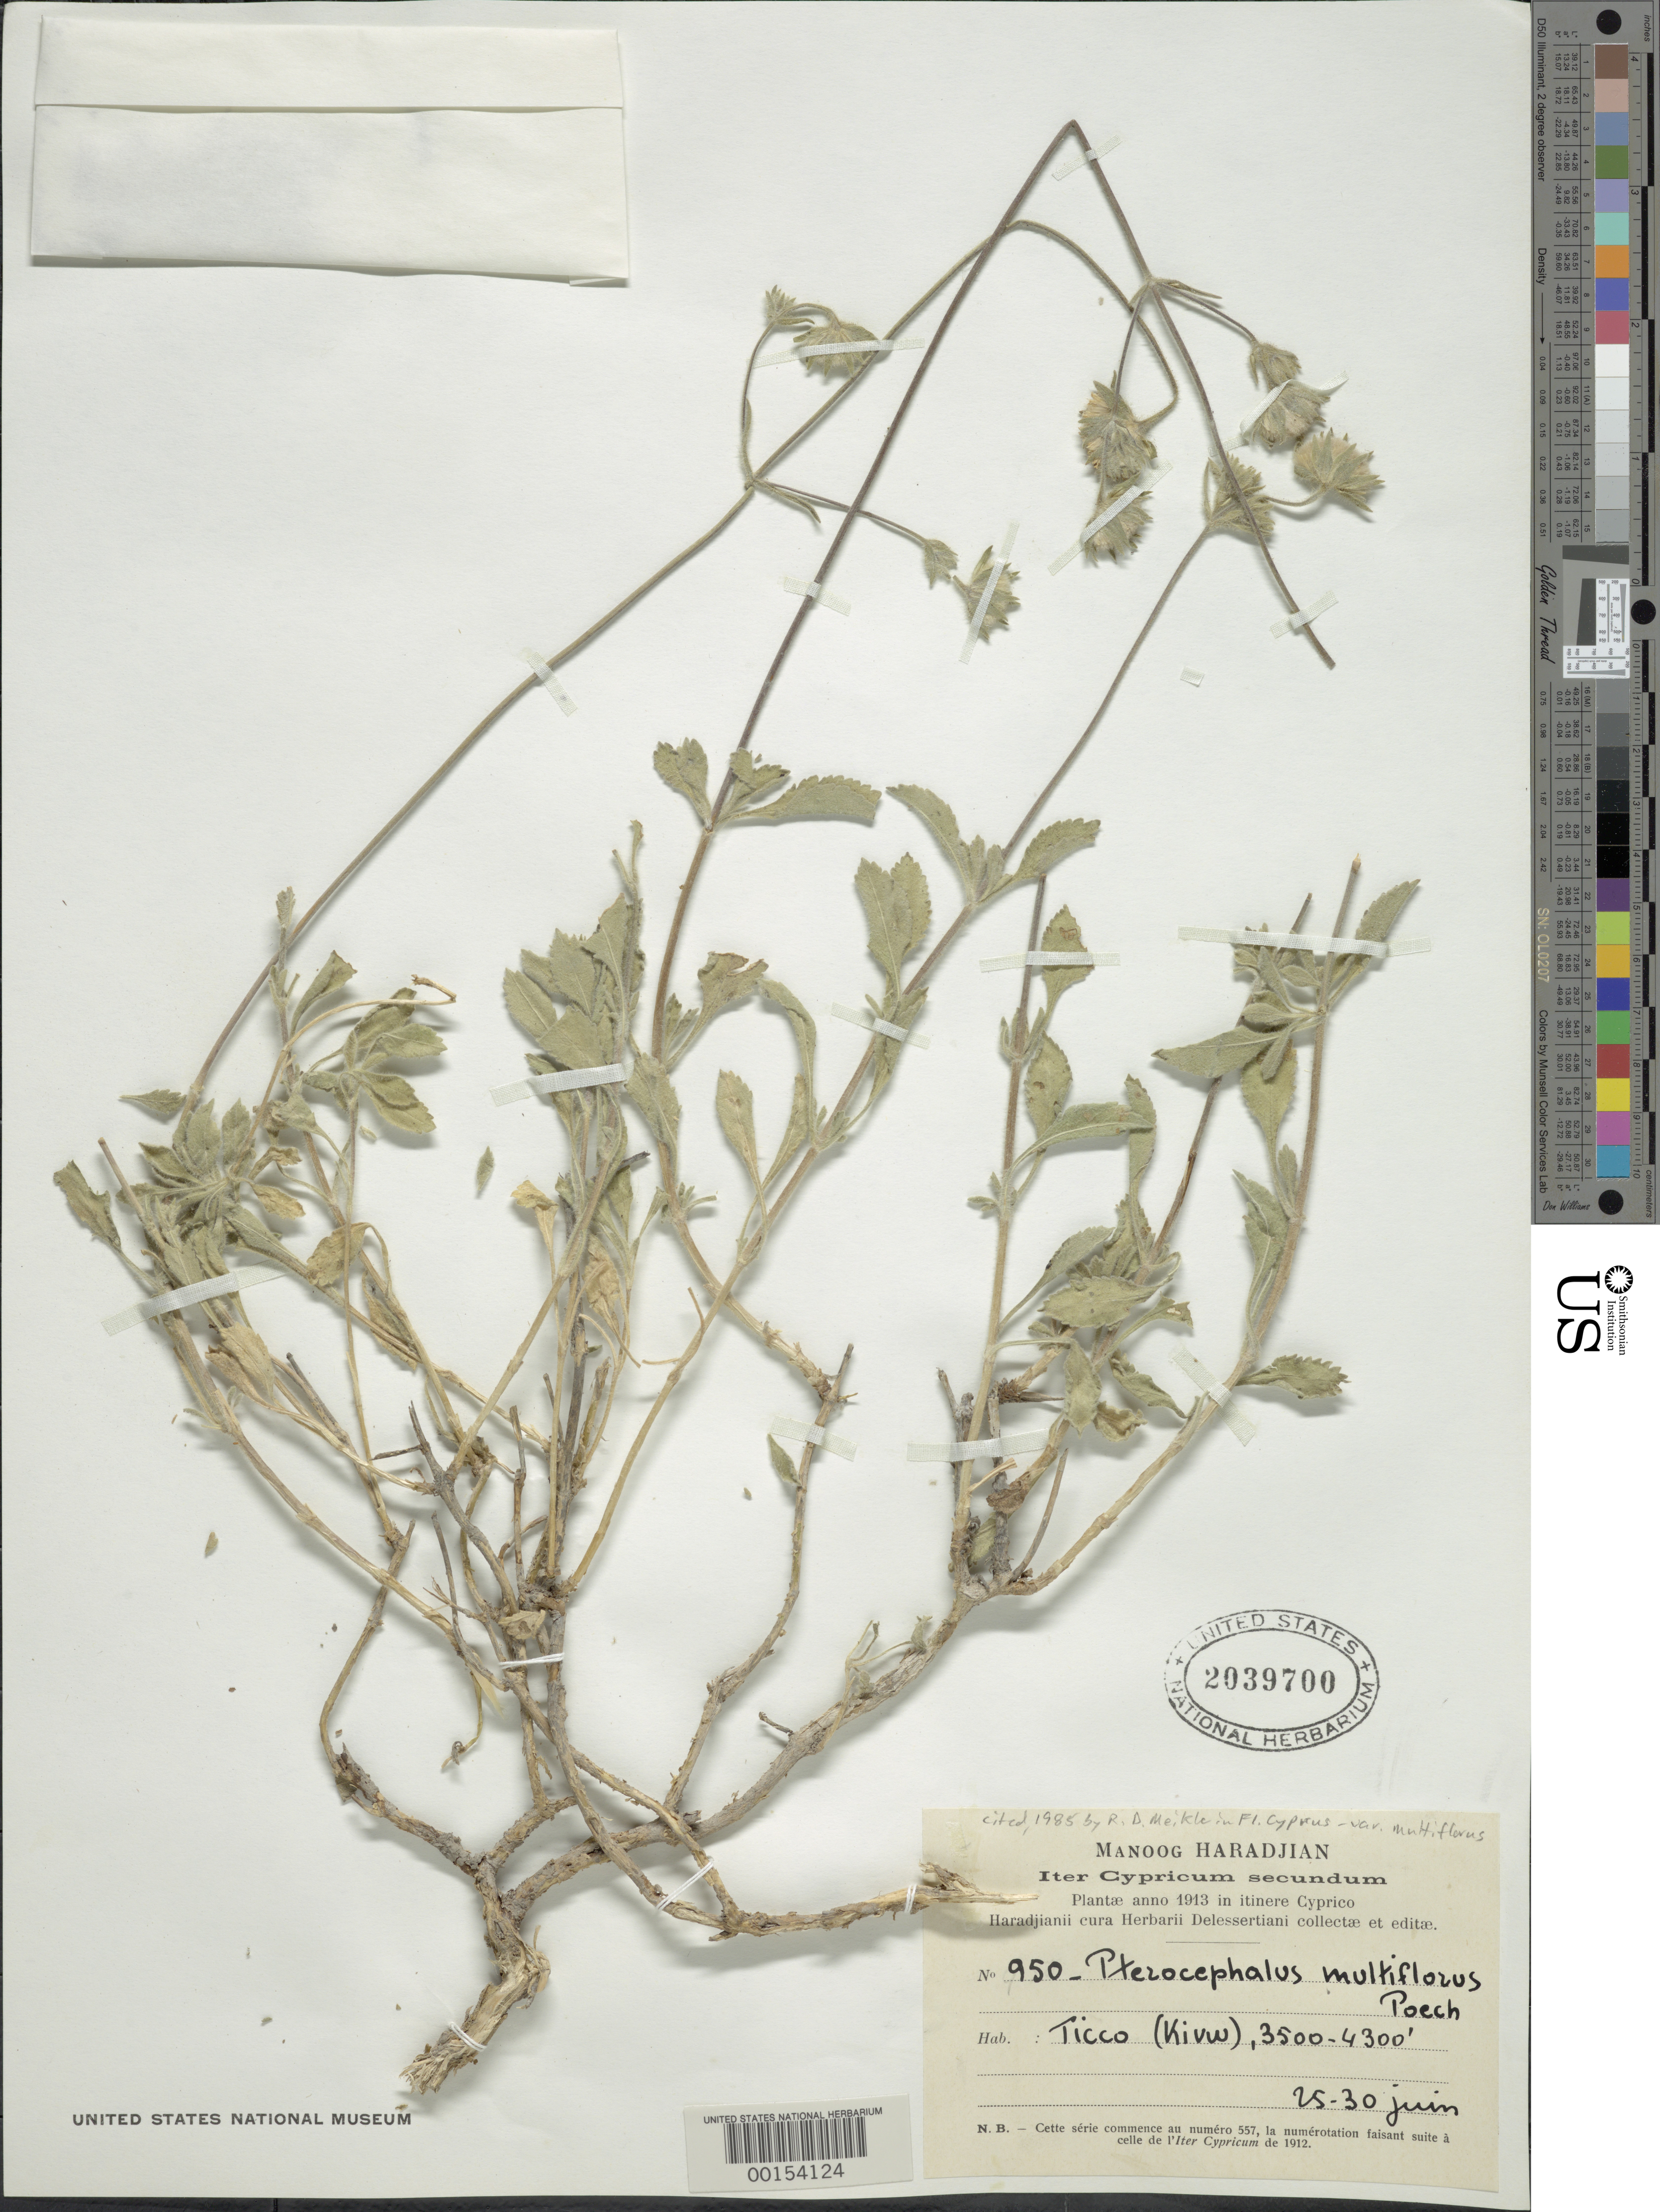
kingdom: Plantae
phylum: Tracheophyta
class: Magnoliopsida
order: Dipsacales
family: Caprifoliaceae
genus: Pterocephalus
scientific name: Pterocephalus multiflorus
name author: Poech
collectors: M. Hardadjian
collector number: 950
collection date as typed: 1913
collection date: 1913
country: Cyprus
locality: Ticco (Kivw)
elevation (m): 1067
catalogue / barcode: US 2039700